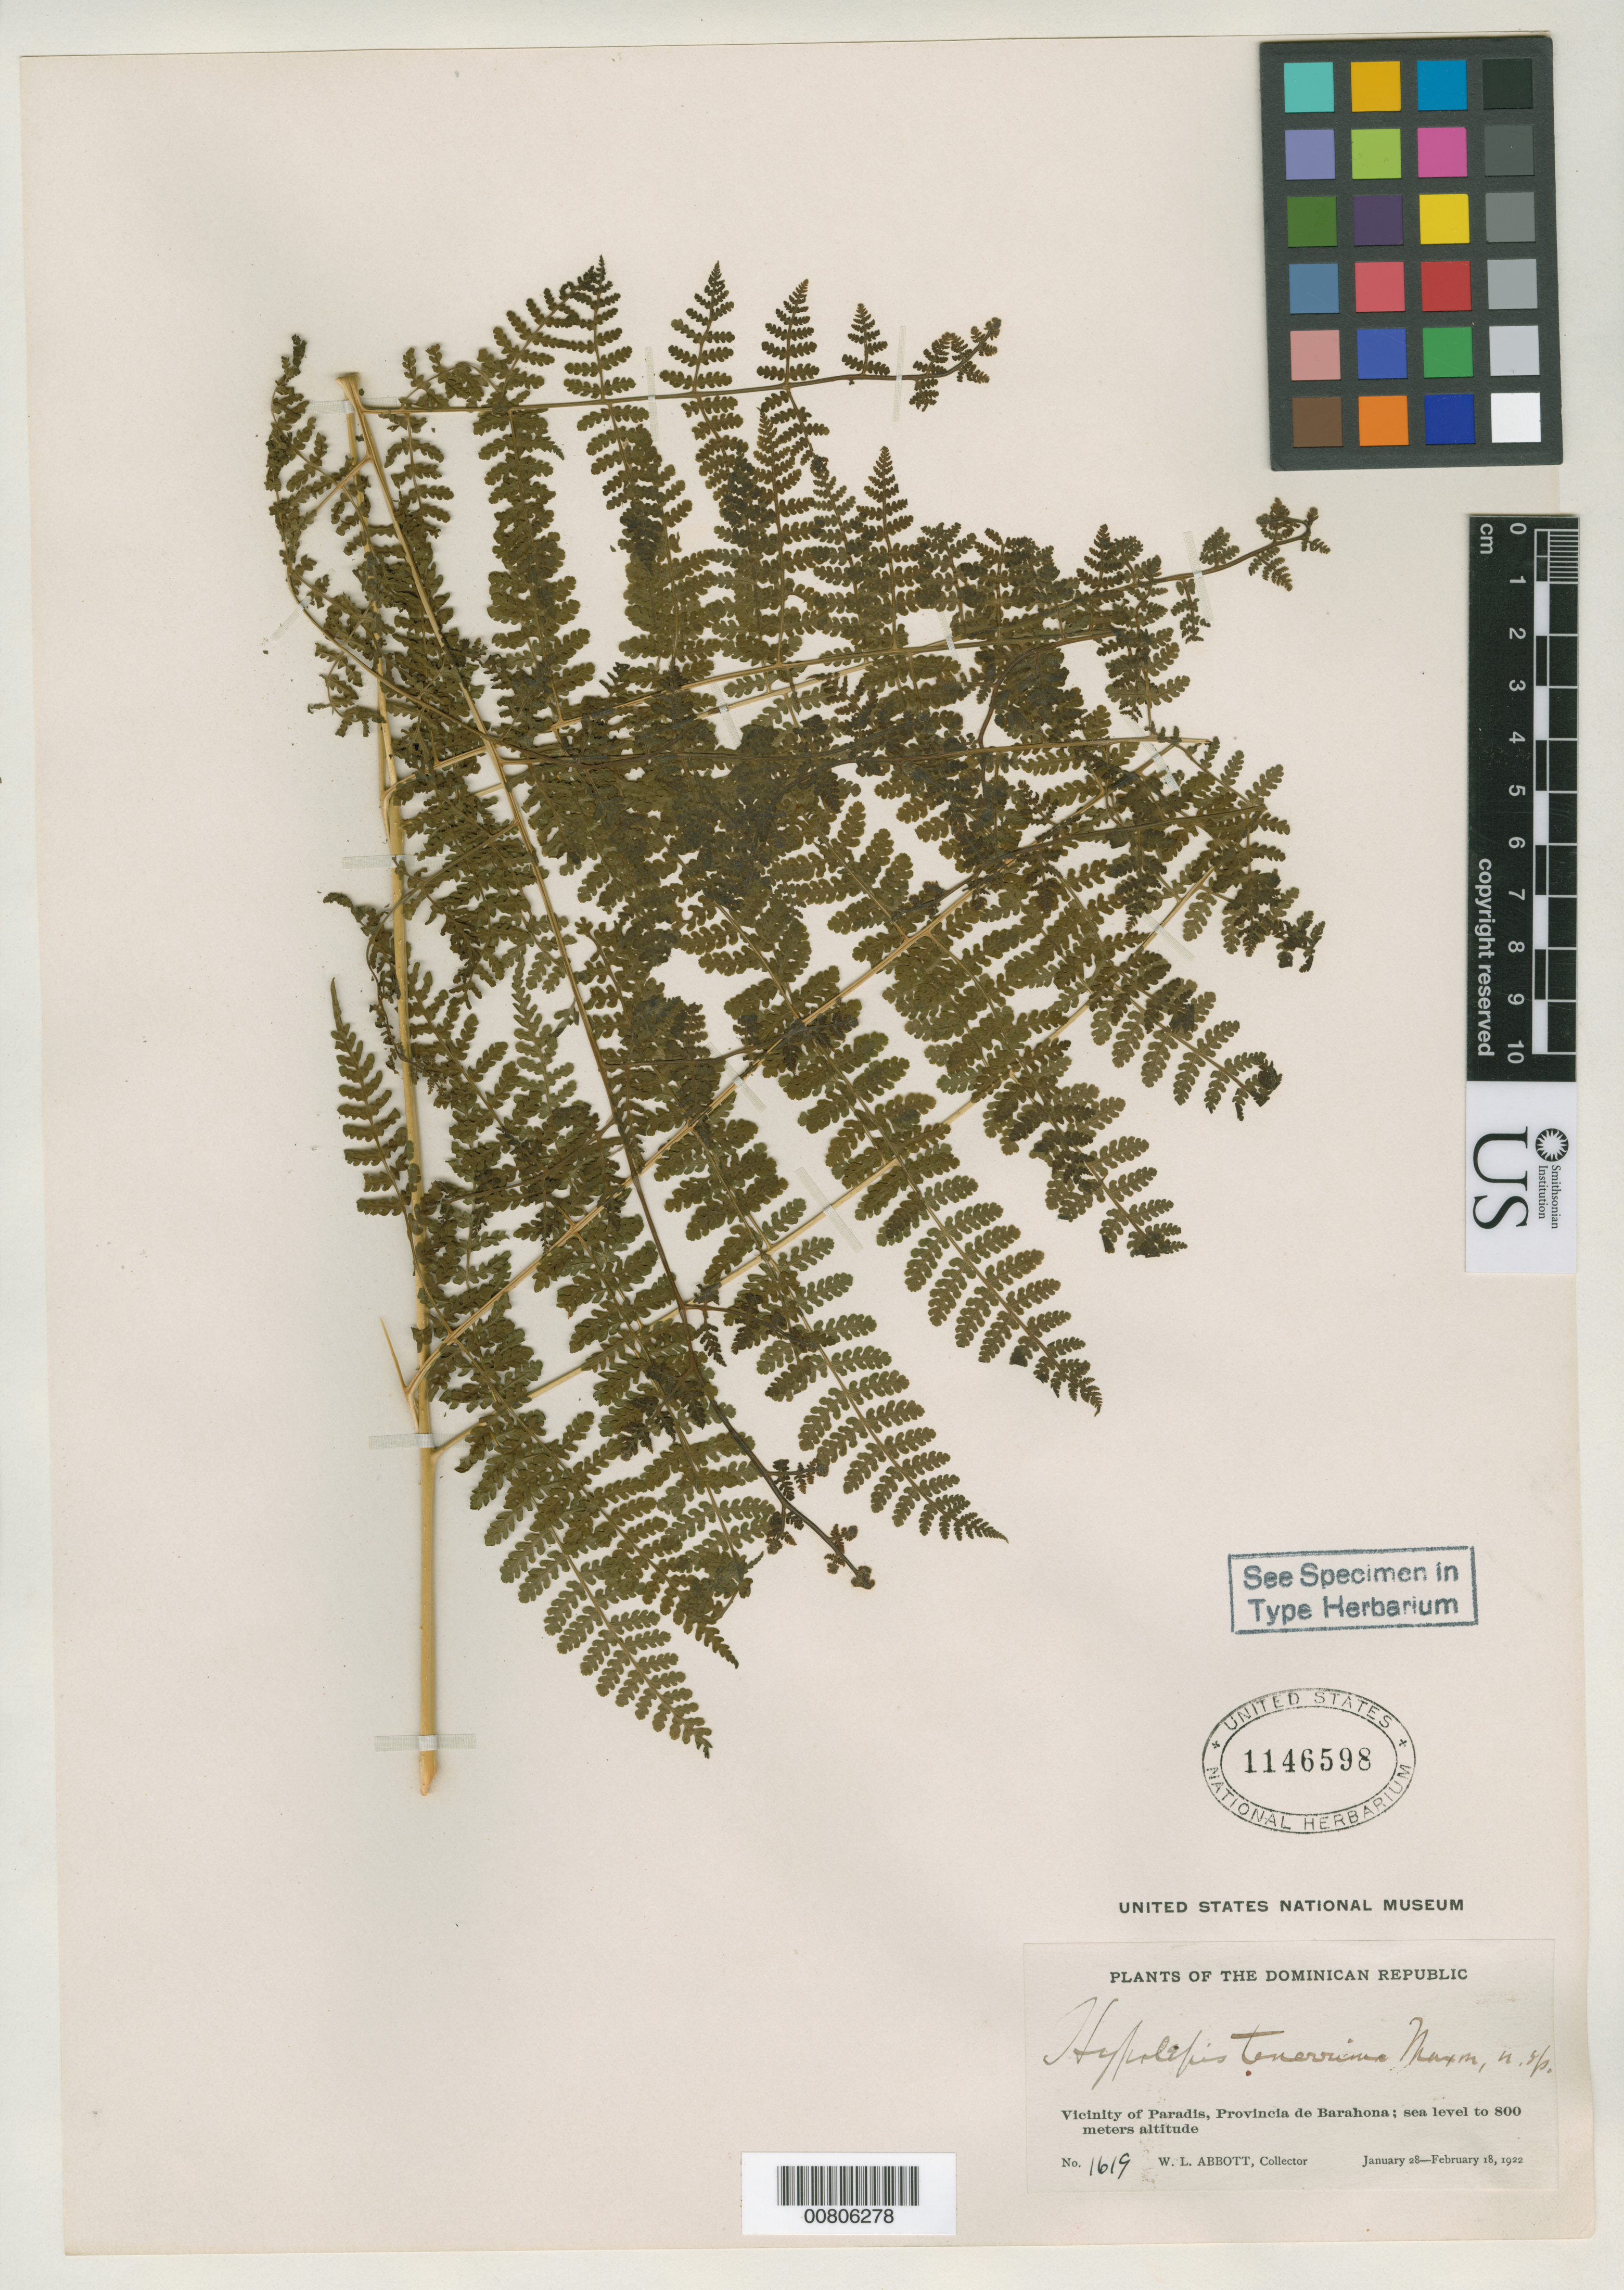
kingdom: Plantae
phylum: Tracheophyta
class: Polypodiopsida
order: Polypodiales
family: Dennstaedtiaceae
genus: Hypolepis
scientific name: Hypolepis tenerrima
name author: Maxon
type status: Isotype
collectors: W. L. Abbott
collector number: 1619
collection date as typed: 28 Jan 1922 to 18 Feb 1922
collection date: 1922-01-28/1922-02-18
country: Dominican Republic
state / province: Barahona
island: Hispaniola Island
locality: Vicinity of Paradis.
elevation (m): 800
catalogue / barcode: US 1146598